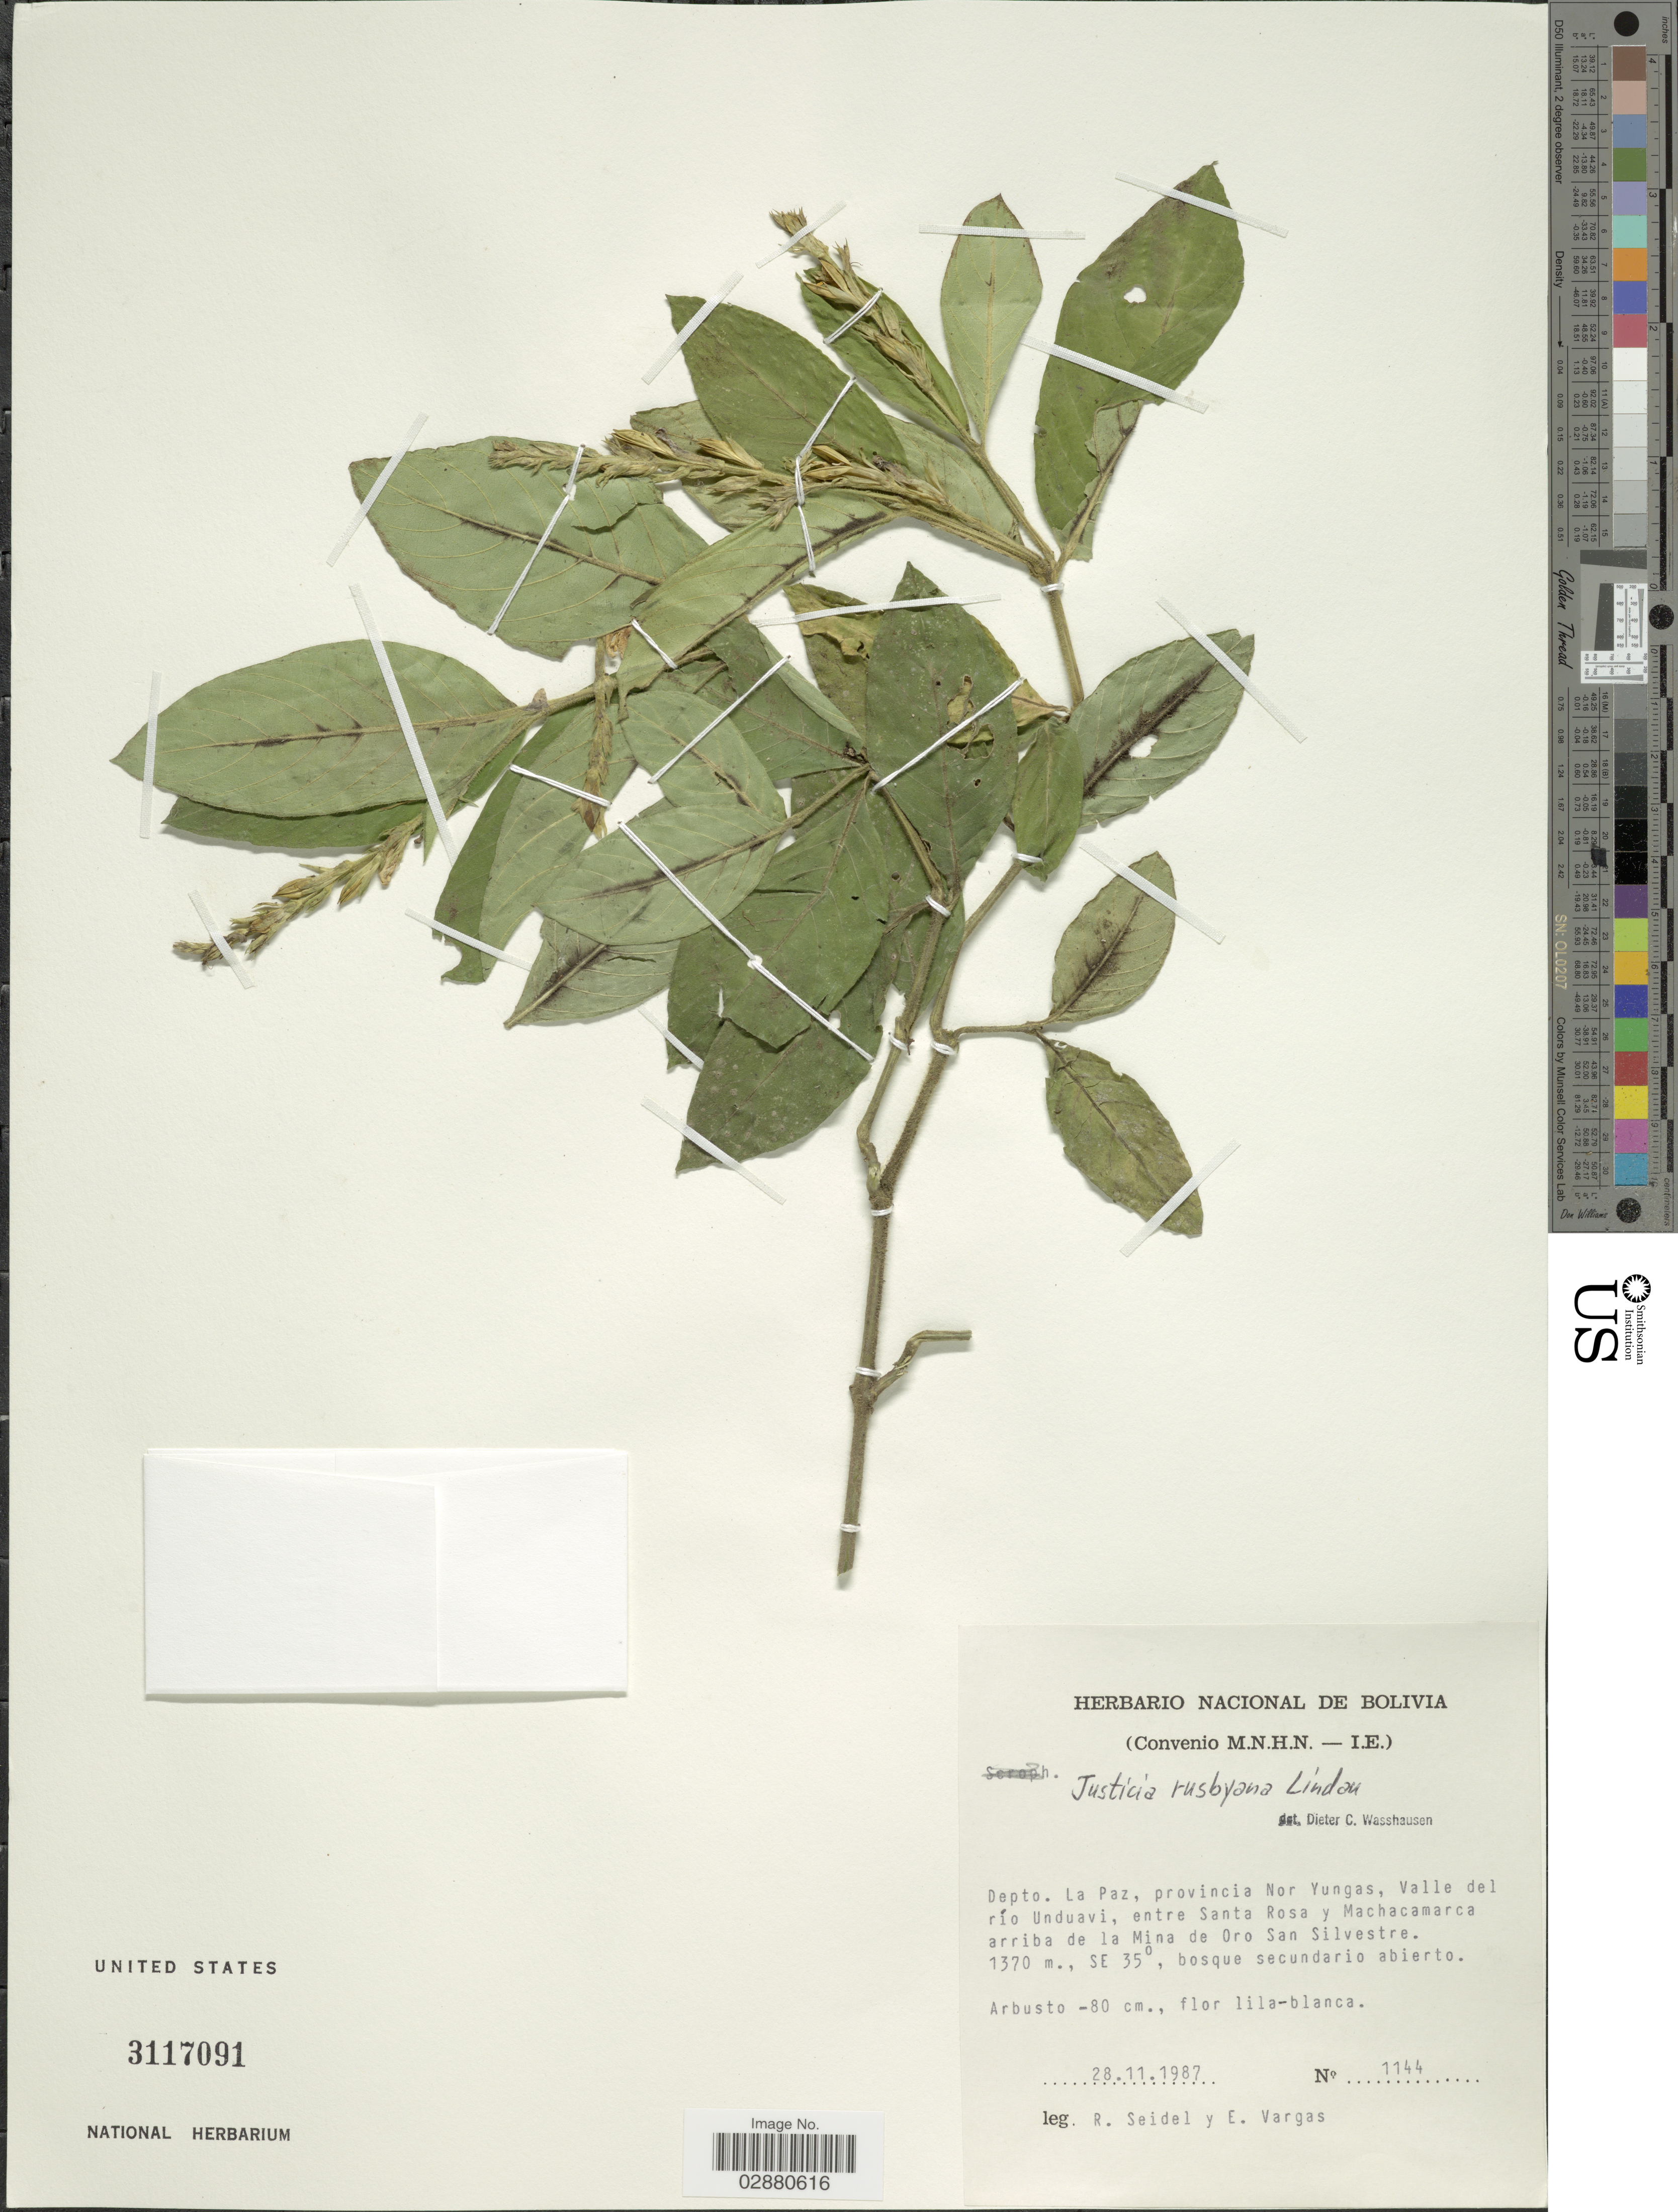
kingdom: Plantae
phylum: Tracheophyta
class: Magnoliopsida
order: Lamiales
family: Acanthaceae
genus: Justicia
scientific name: Justicia rusbyana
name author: Lindau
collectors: R. Seidel & E. Vargas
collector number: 1144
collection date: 1987-11-28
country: Bolivia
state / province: La Paz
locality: Depto. La Paz, provincia Nor Yungas, Valle del río Unduavi, entre Santa Rosa y Machacamarca arriba de la Mina de Oro San Silvestre.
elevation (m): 1370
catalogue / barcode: US 3117091